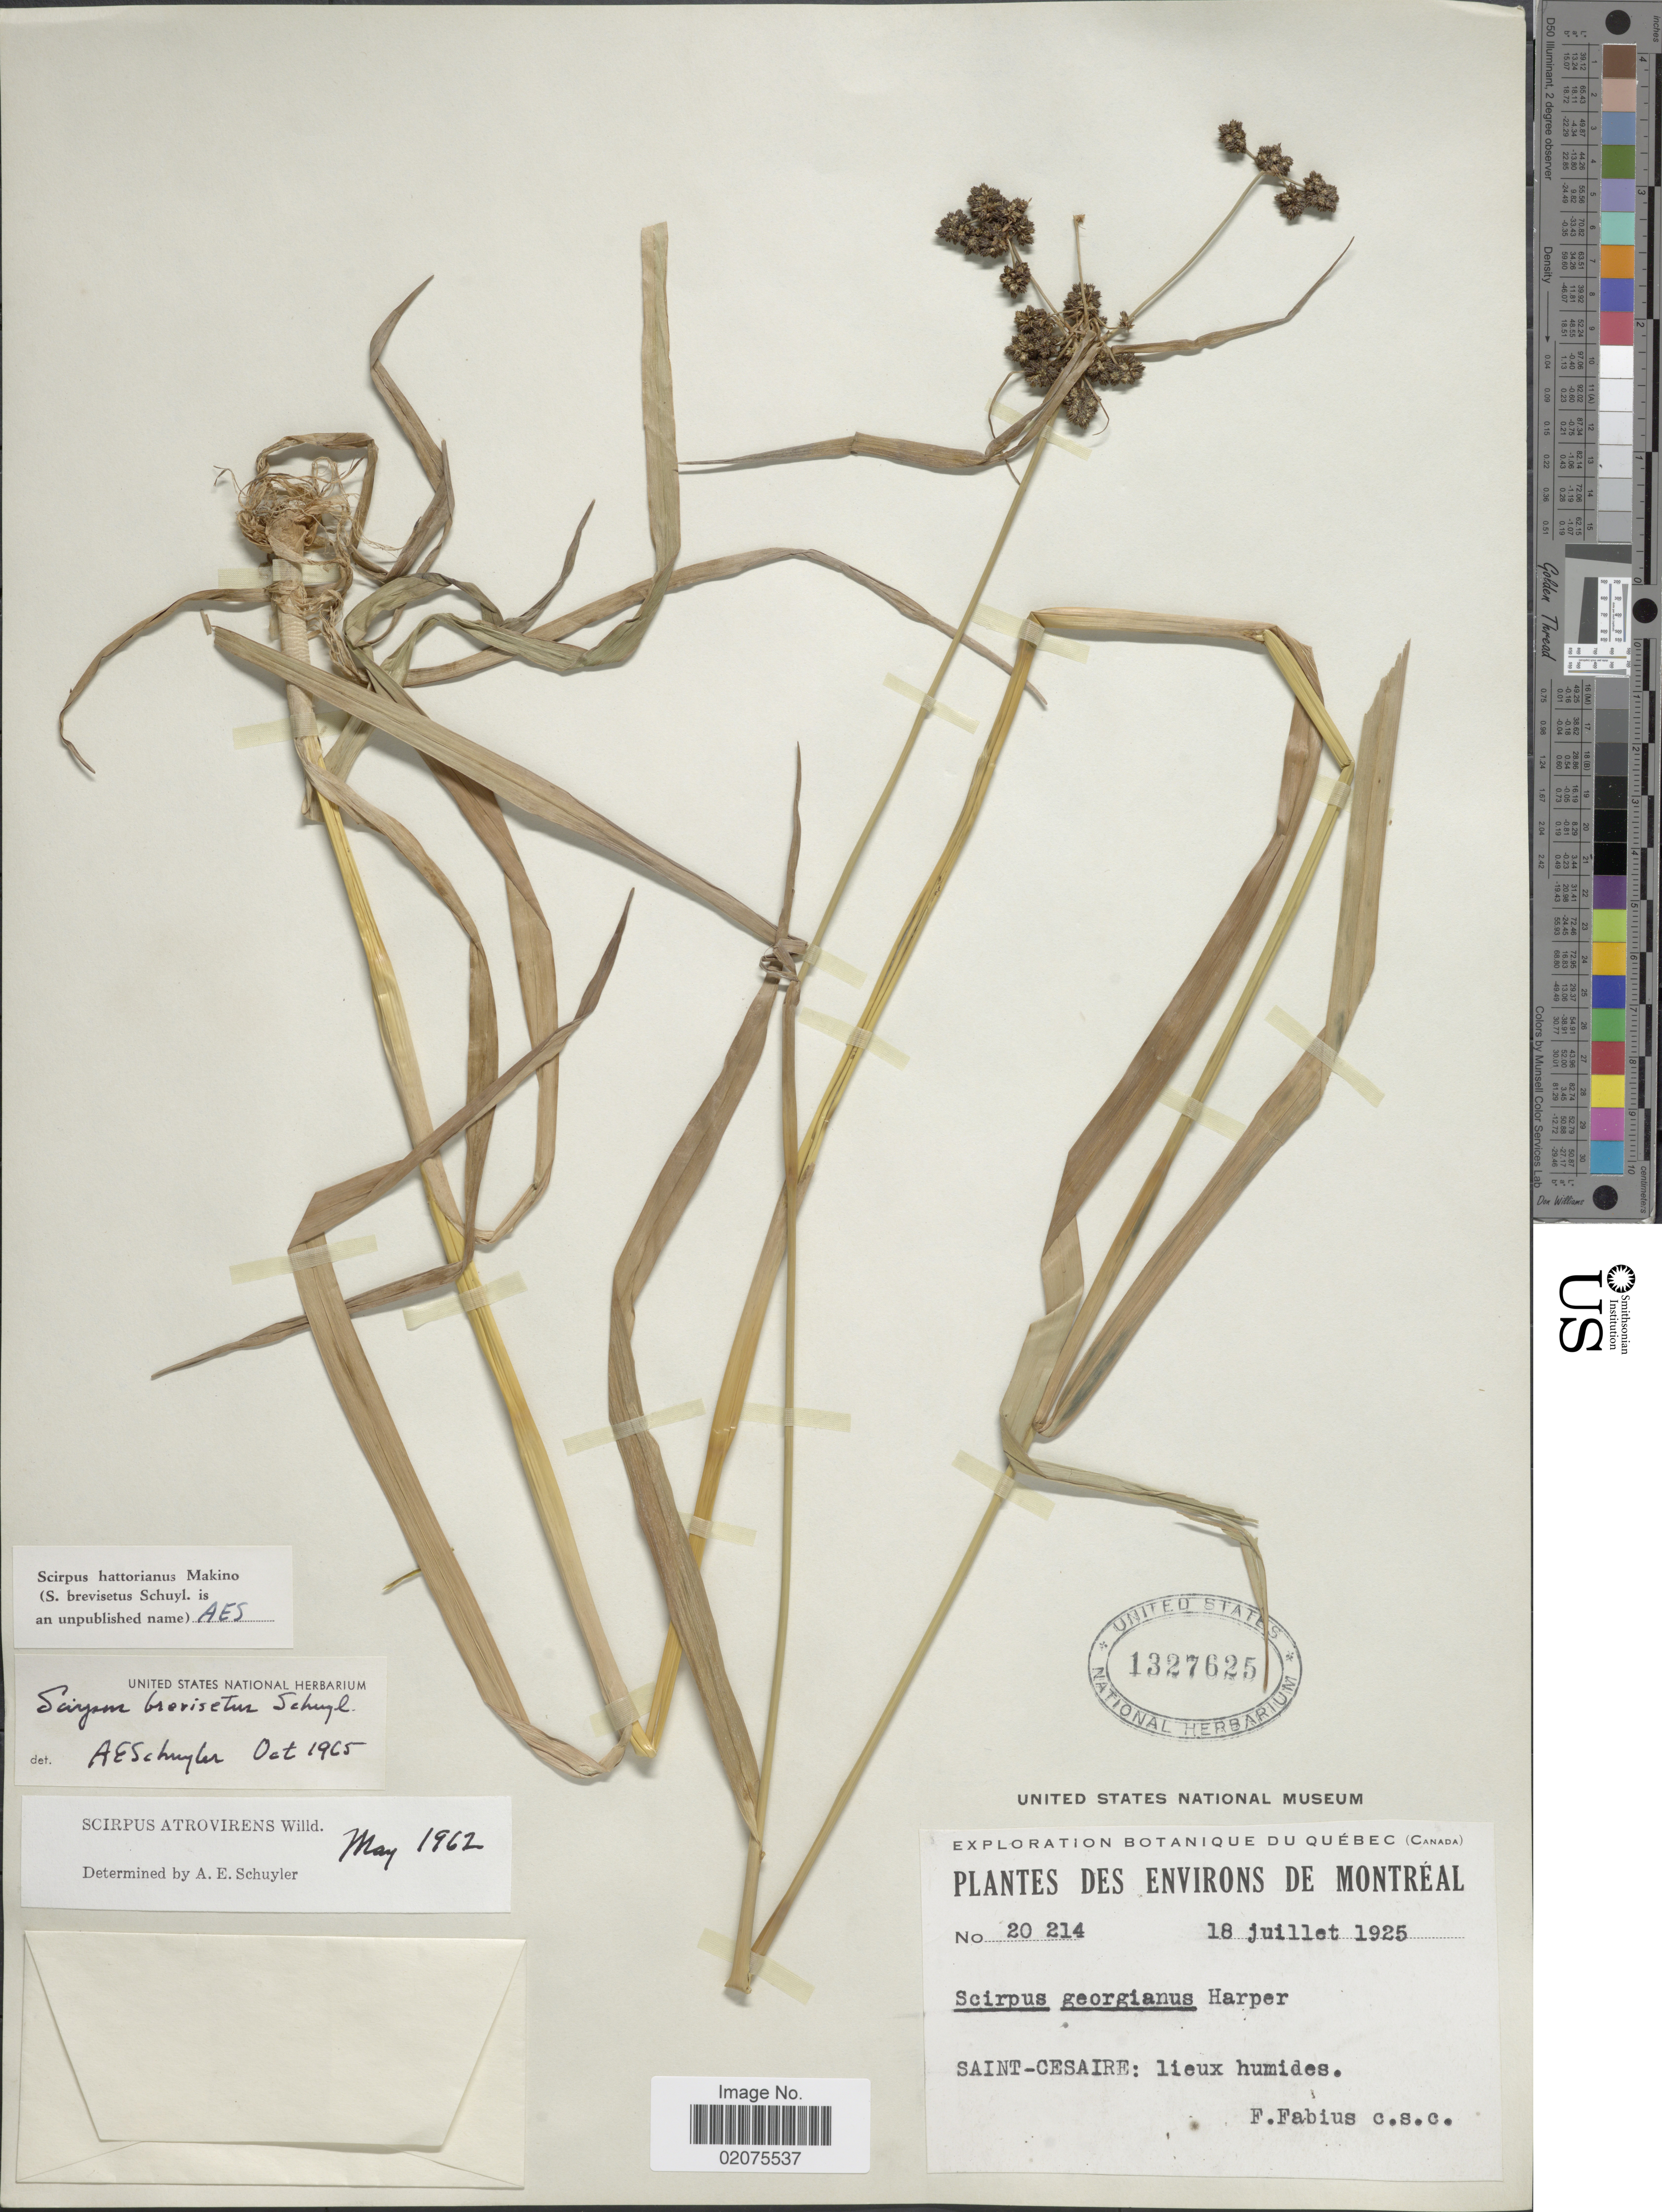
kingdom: Plantae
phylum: Tracheophyta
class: Liliopsida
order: Poales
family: Cyperaceae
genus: Scirpus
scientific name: Scirpus hattorianus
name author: Makino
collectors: B. Fabius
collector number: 20214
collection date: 1925-07-18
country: Canada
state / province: Quebec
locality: Quebec. Montreal. Saint-Cesaire: lieux humides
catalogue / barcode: US 1327625